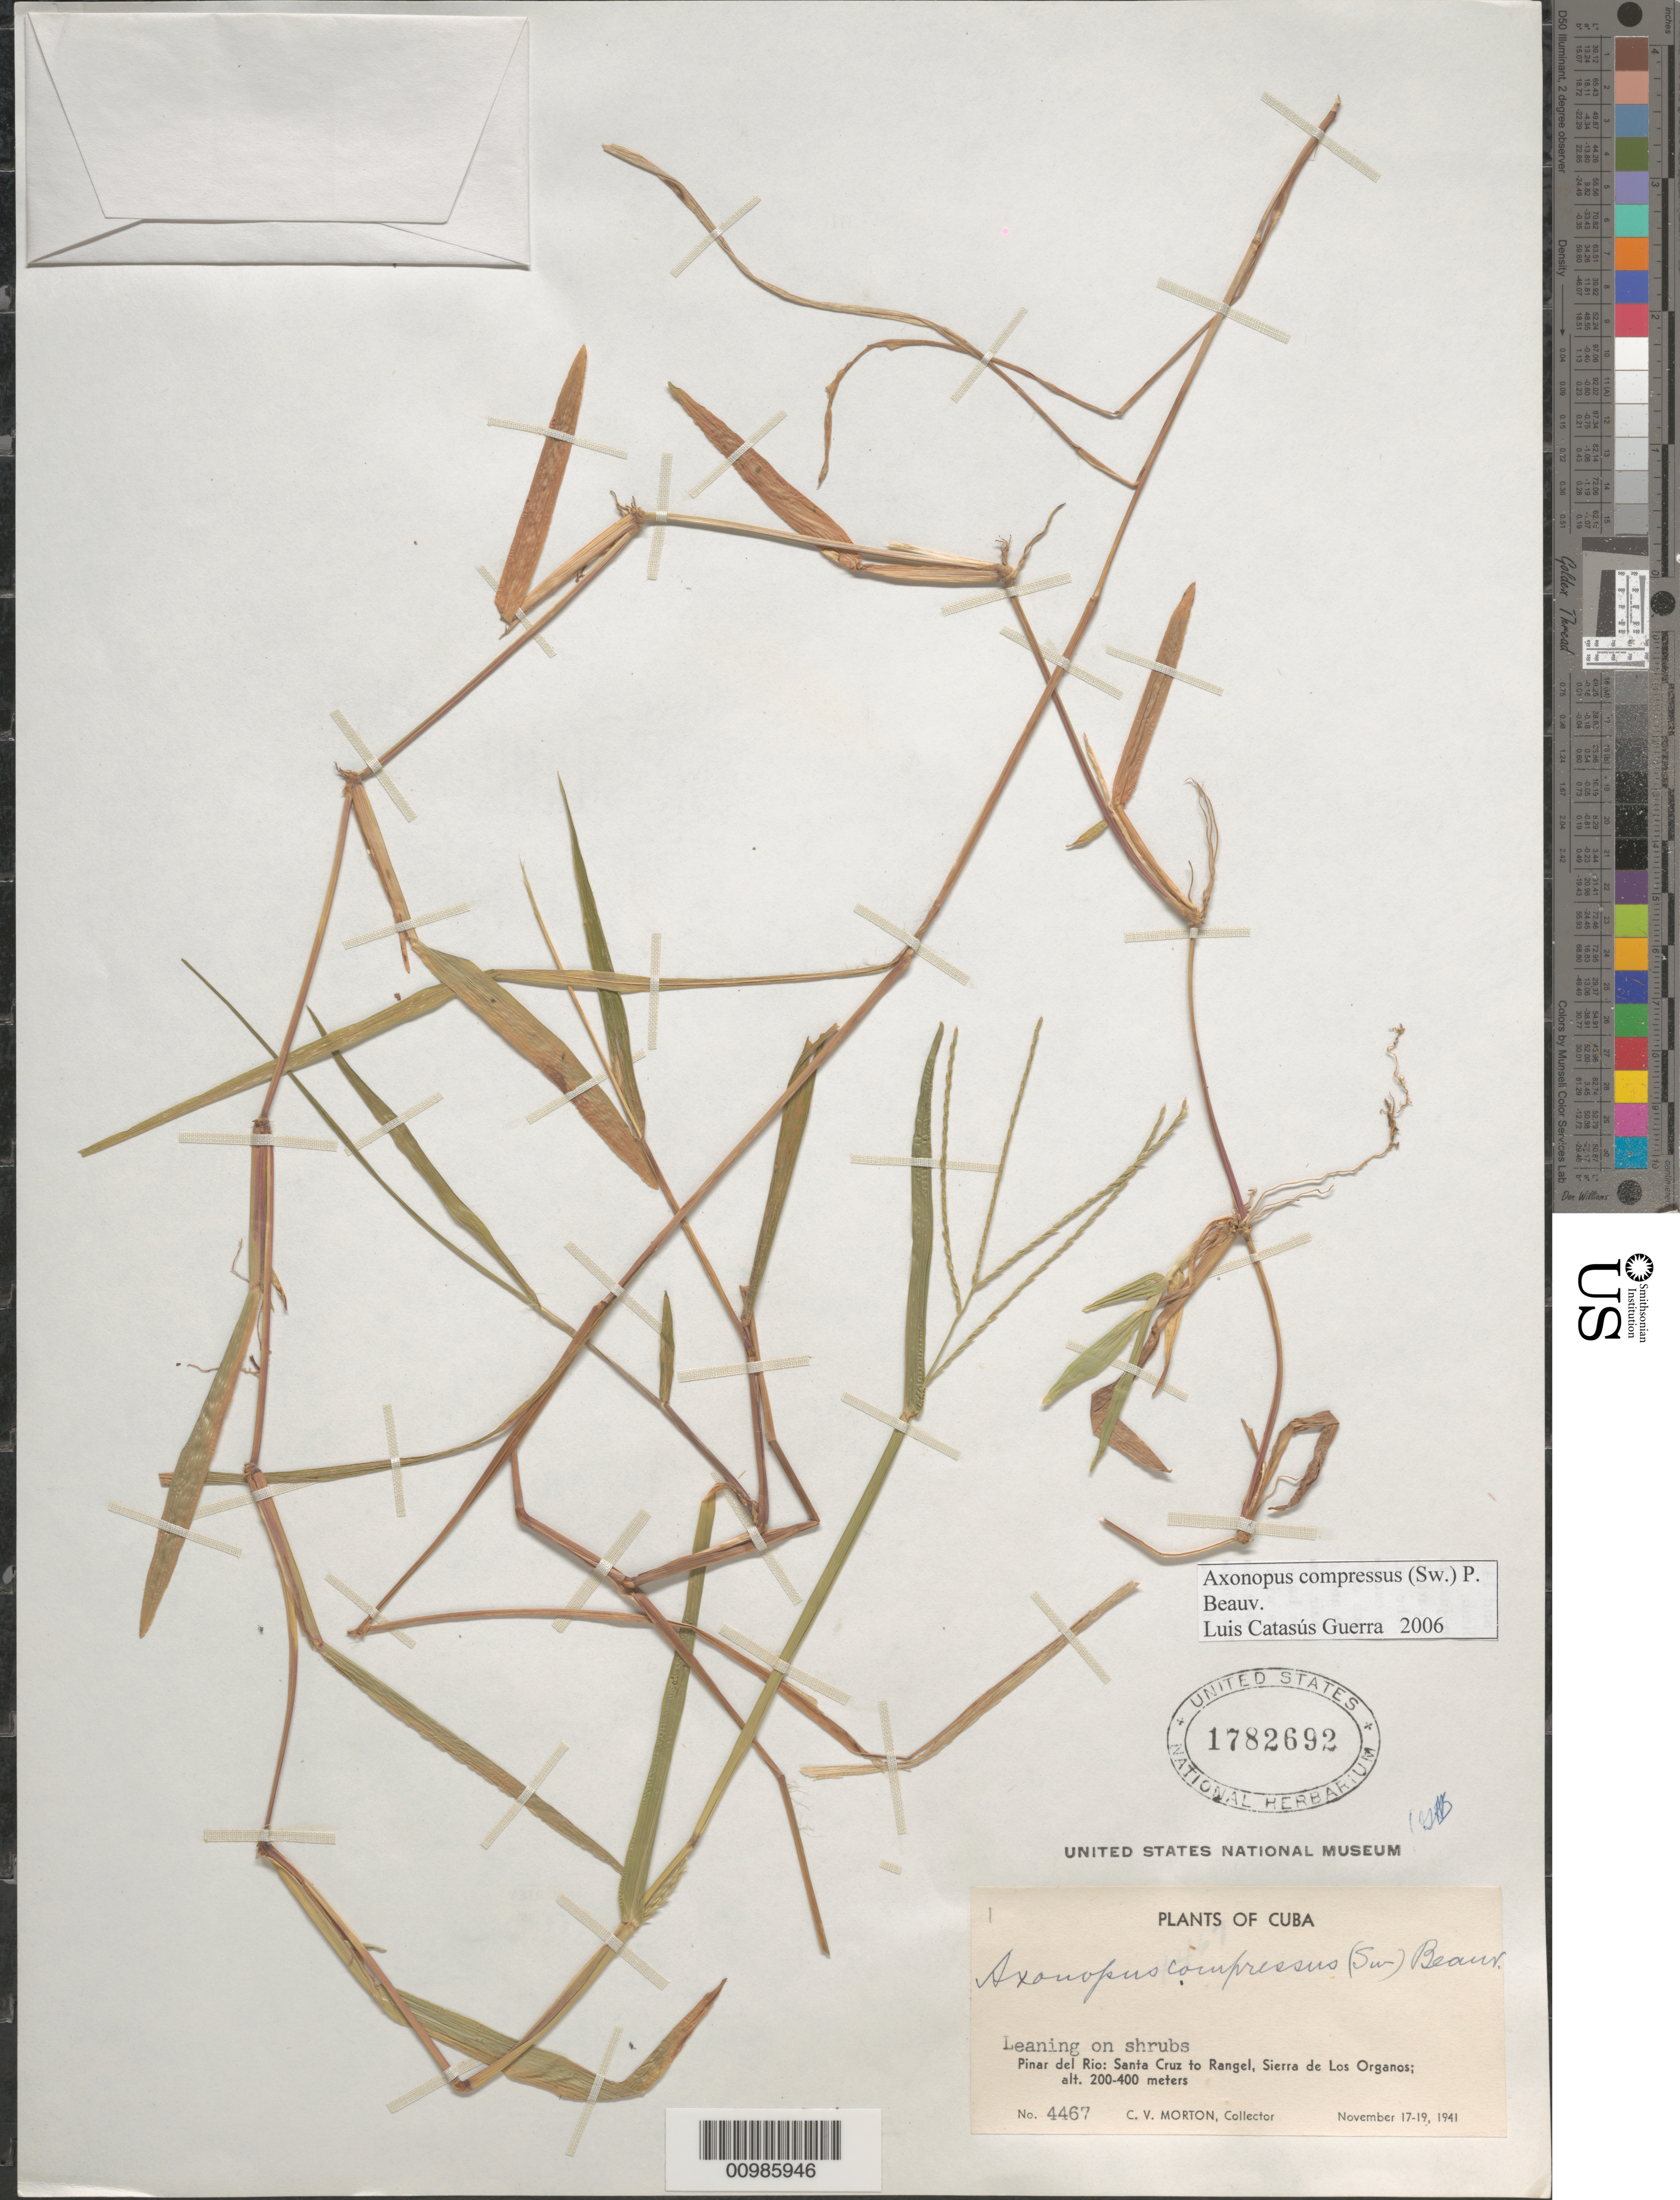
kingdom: Plantae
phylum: Tracheophyta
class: Liliopsida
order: Poales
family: Poaceae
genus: Axonopus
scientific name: Axonopus compressus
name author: (Sw.) P. Beauv.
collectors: C. V. Morton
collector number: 4467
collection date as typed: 17 Nov 1941 to19 Nov 1941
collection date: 1941-11-17/1941-11-19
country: Cuba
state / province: Pinar del Rio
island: Cuba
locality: Sierra de Los Organos, Santa Cruz to Rangel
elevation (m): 200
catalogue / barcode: US 1782692